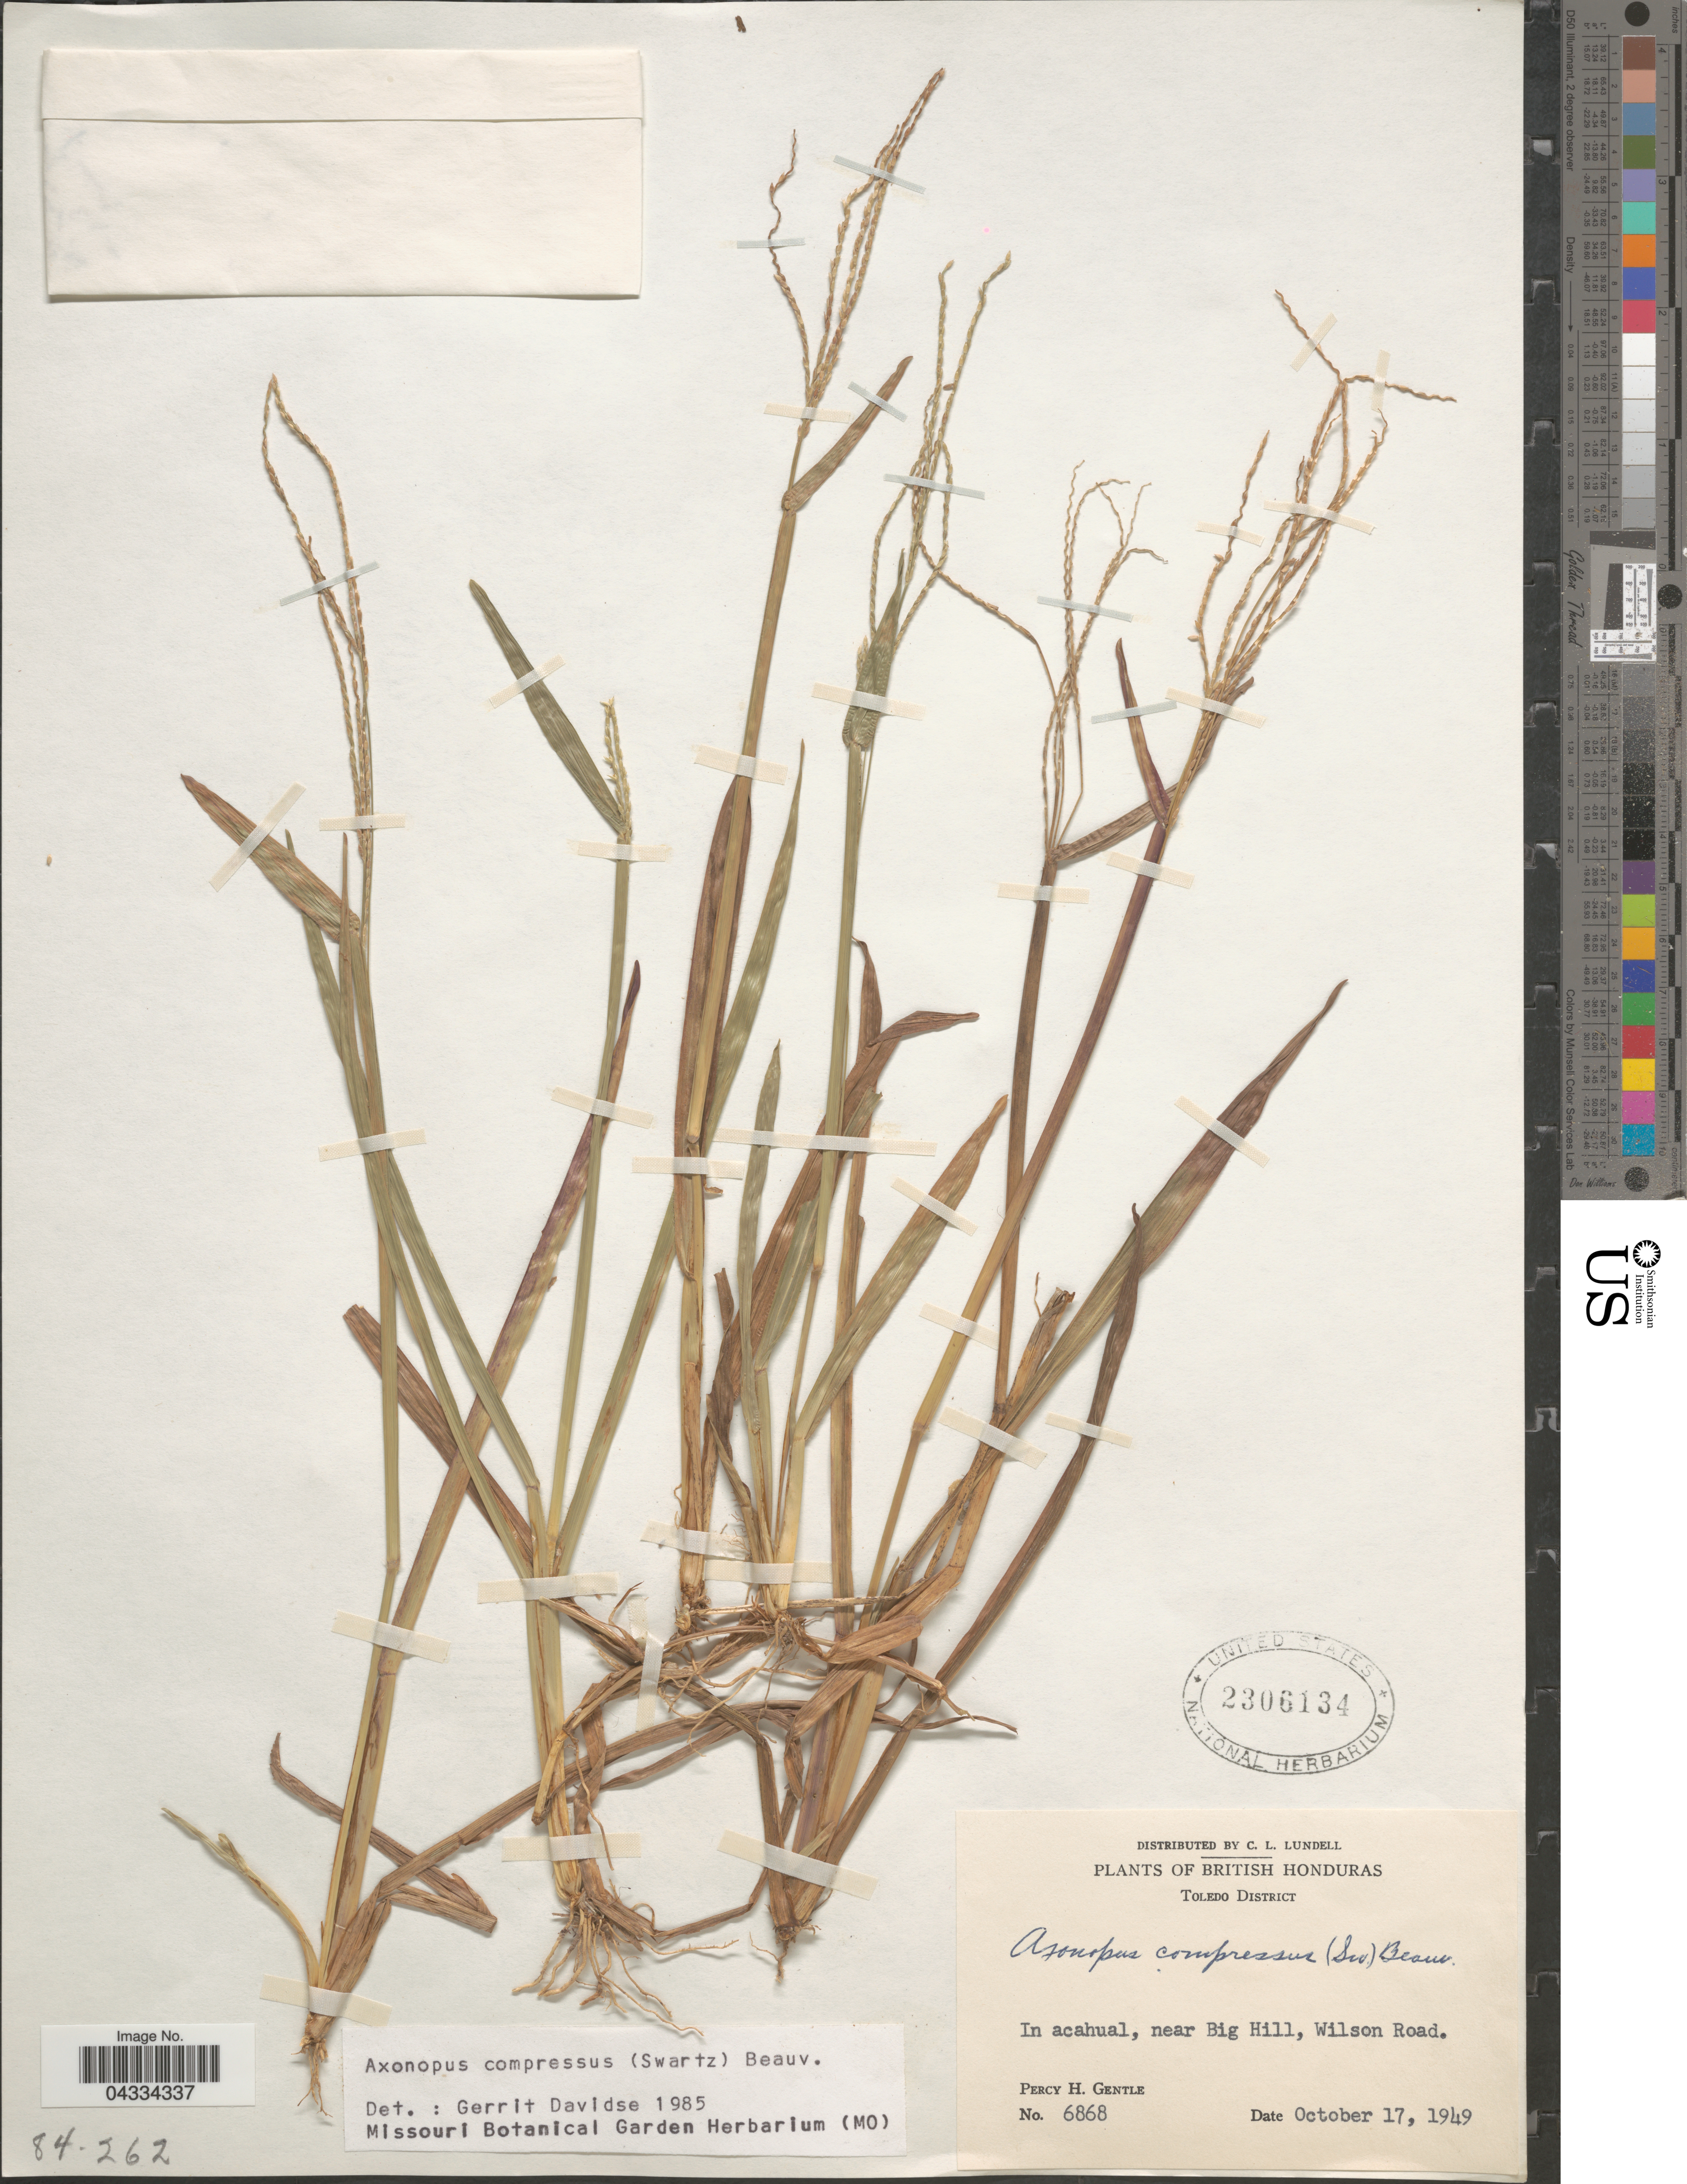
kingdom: Plantae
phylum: Tracheophyta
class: Liliopsida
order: Poales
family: Poaceae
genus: Axonopus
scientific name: Axonopus compressus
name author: (Sw.) P. Beauv.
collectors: P. H. Gentle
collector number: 6868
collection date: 1949-10-17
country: Belize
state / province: Toledo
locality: British Honduras. Toledo District. In acahual, near Big Hill, Wilson Road.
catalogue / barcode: US 2306134